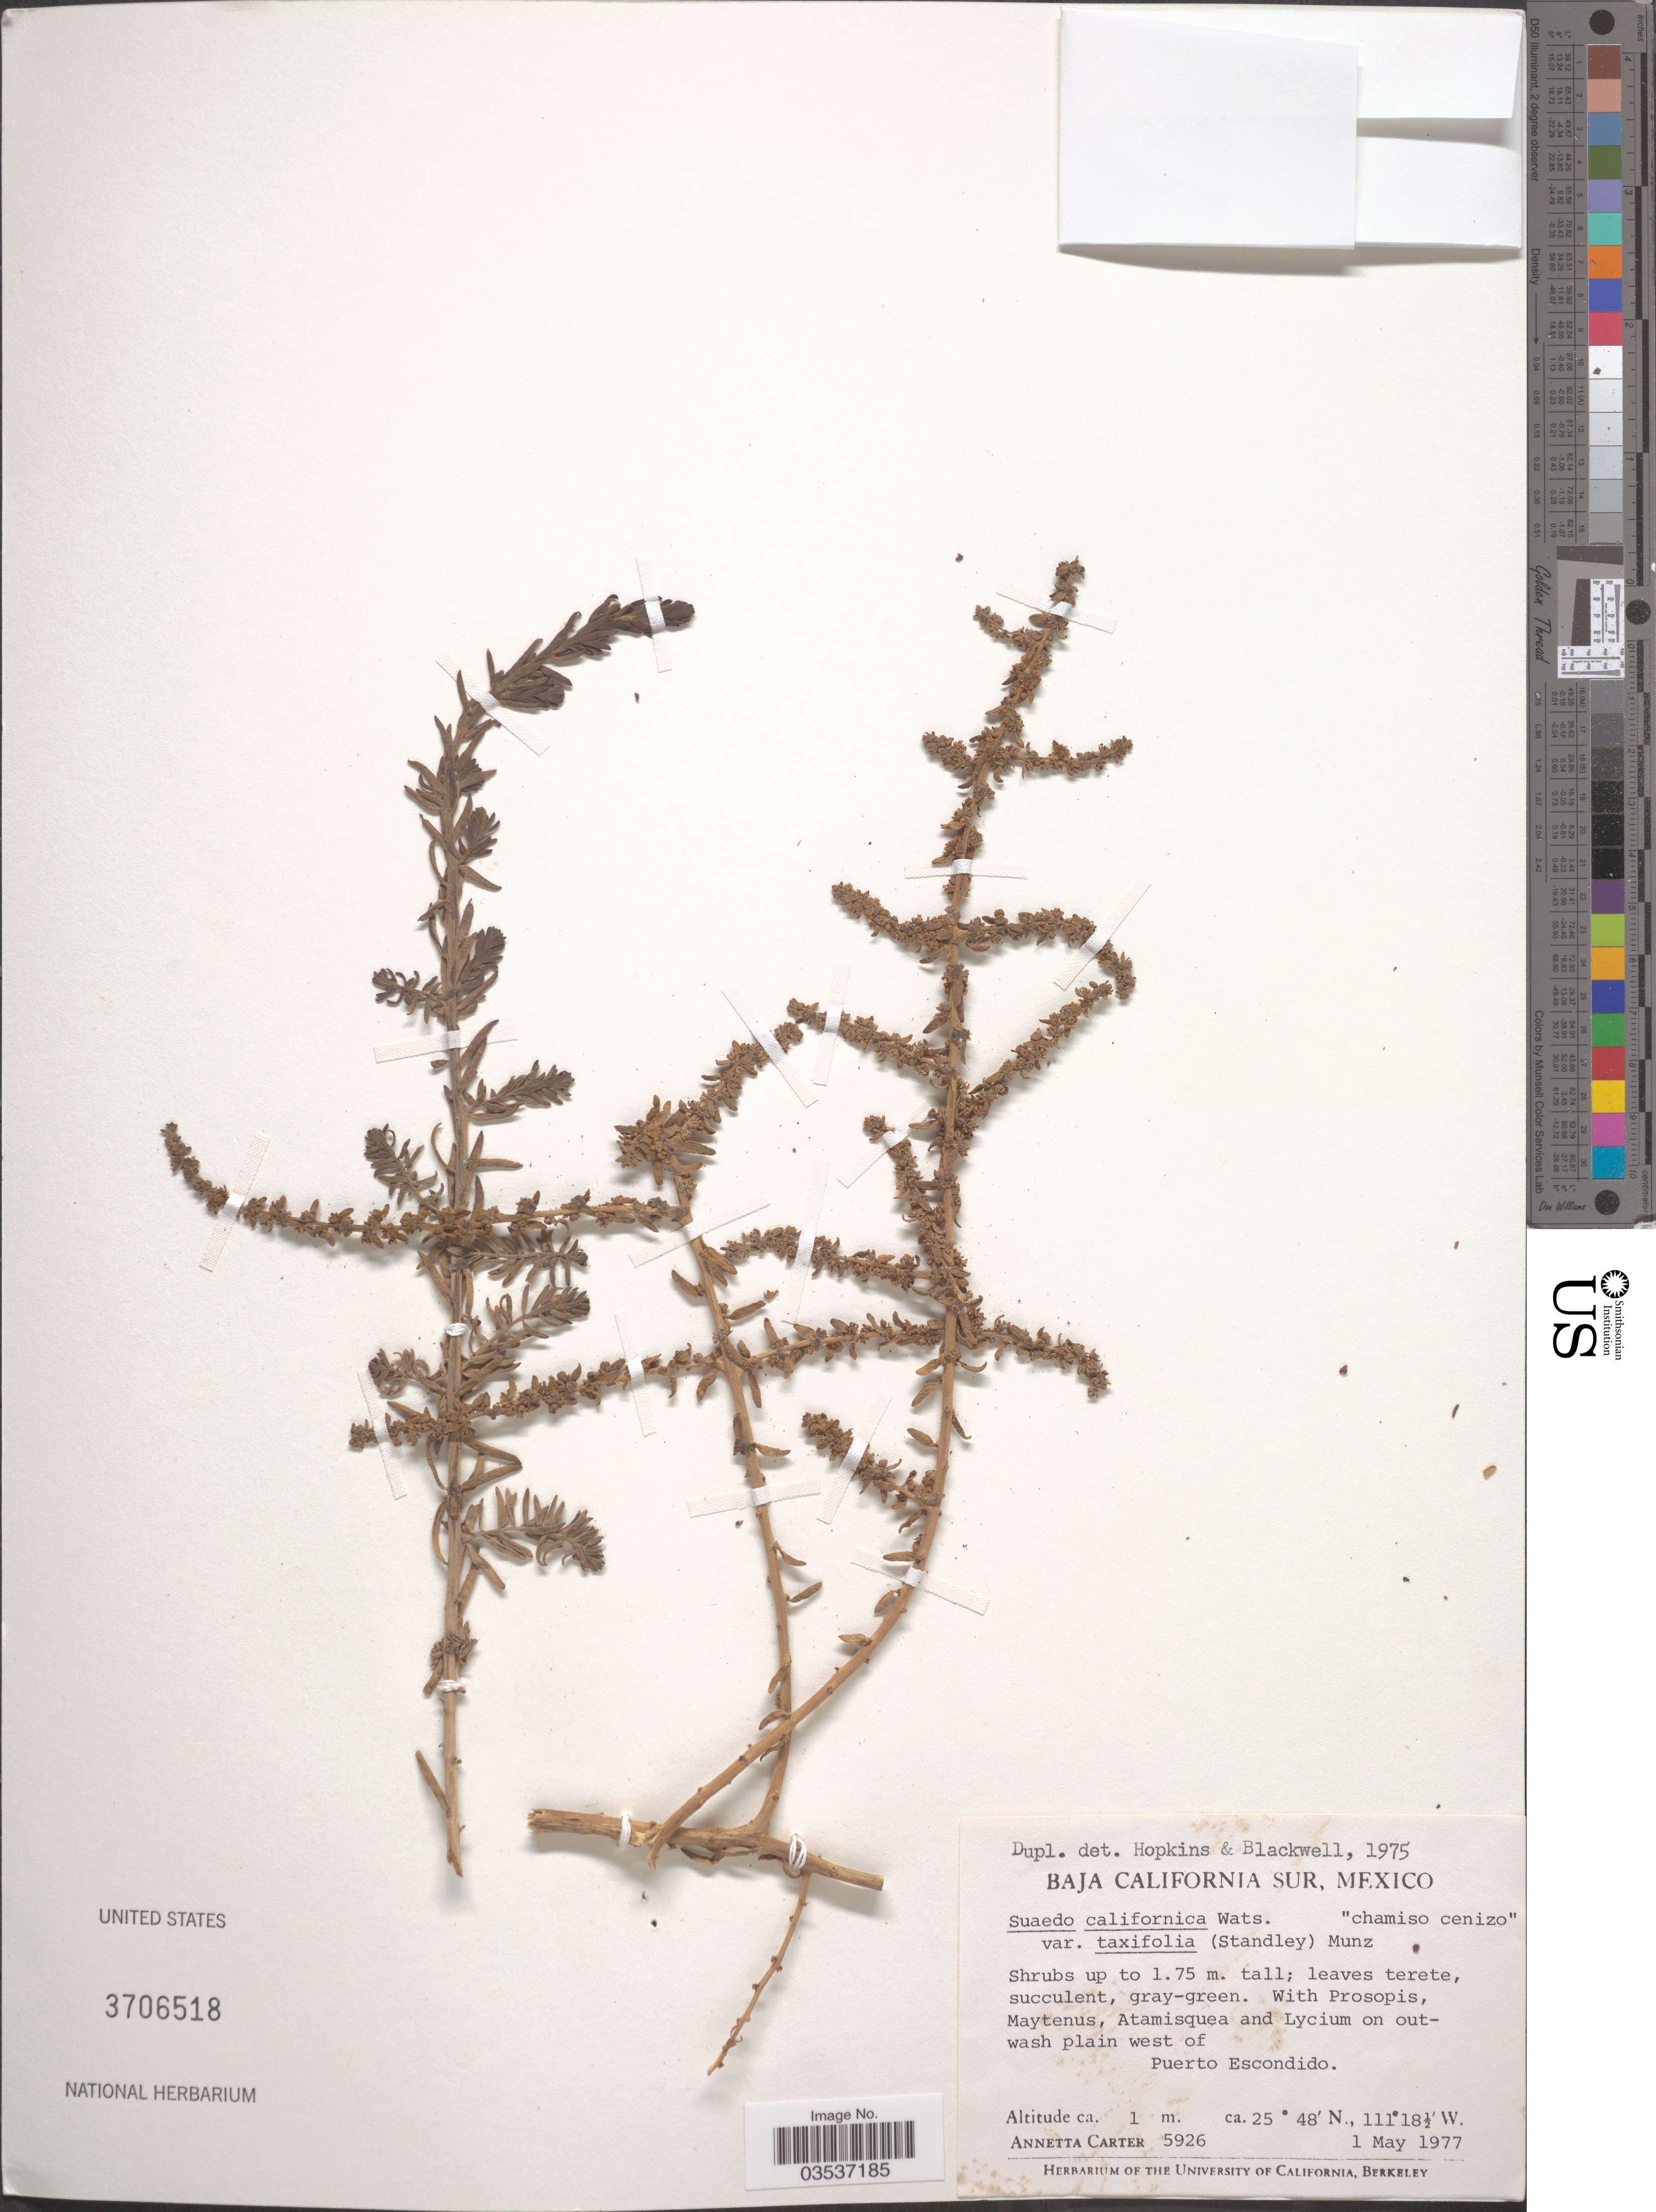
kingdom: Plantae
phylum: Tracheophyta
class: Magnoliopsida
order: Caryophyllales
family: Amaranthaceae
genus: Suaeda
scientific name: Suaeda californica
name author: S. Watson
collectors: A. Carter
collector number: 5926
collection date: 1977-05-01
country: Mexico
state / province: Baja California Sur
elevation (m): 1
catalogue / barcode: US 3706518